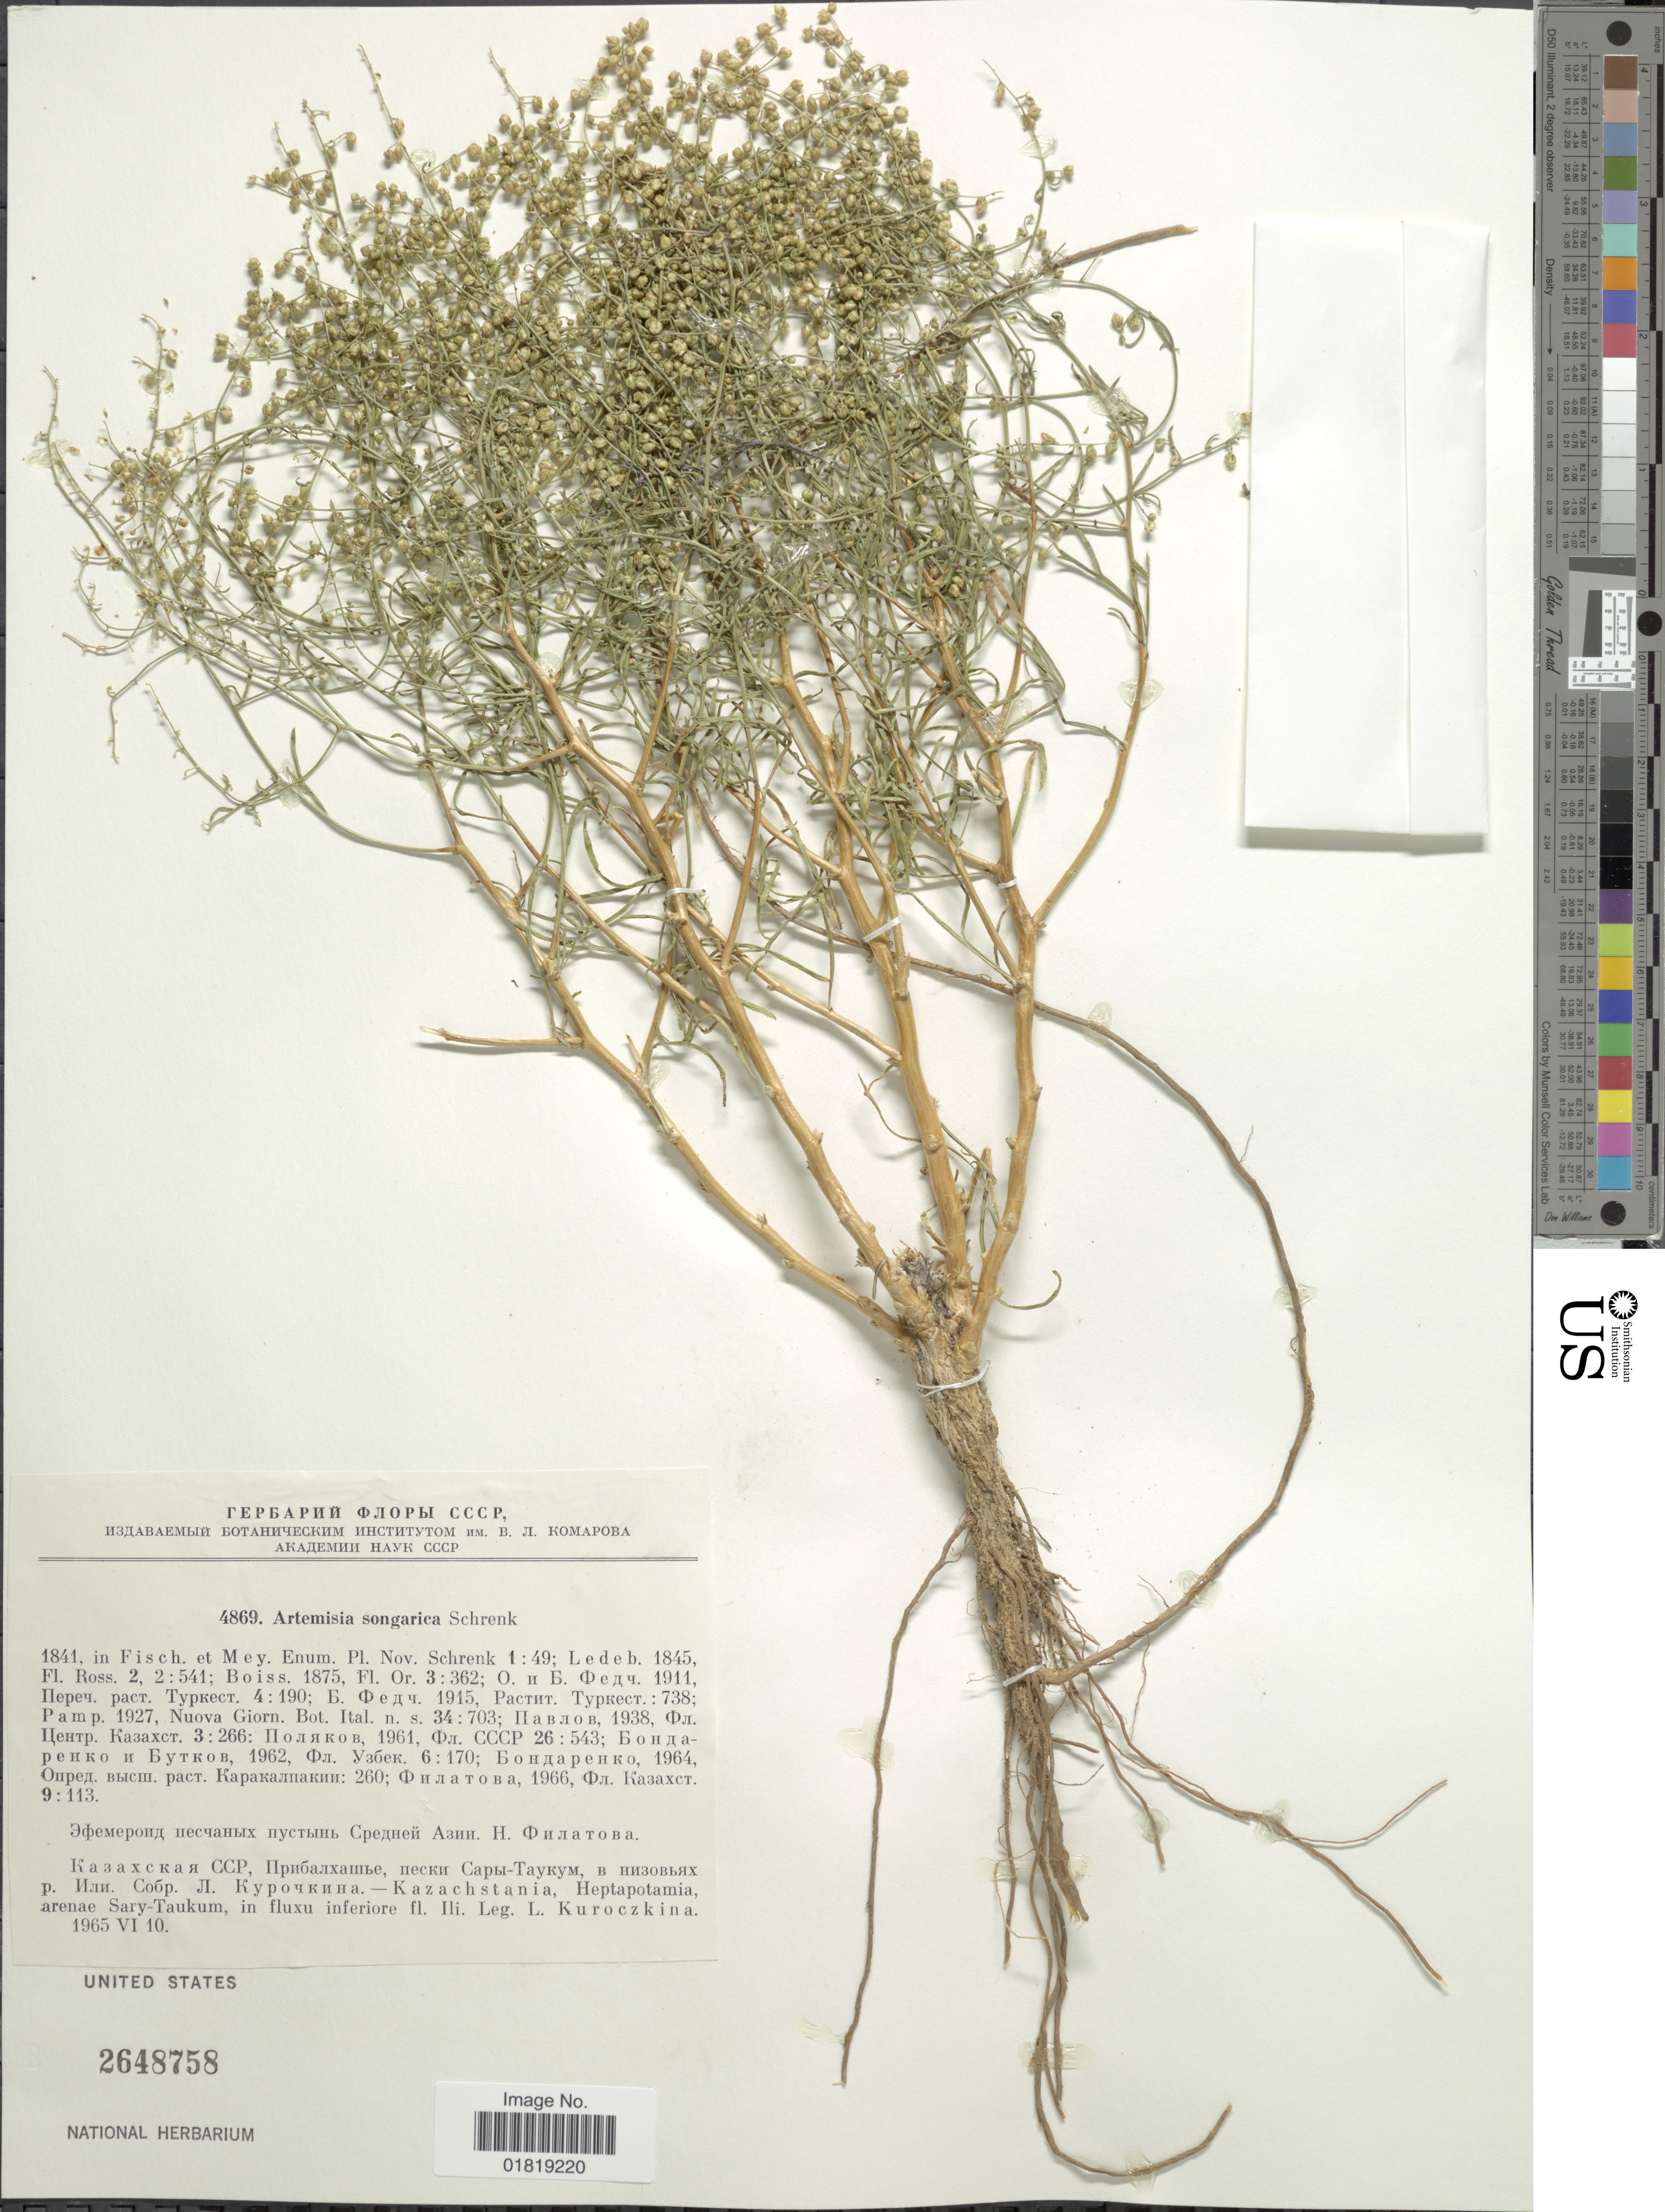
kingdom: Plantae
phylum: Tracheophyta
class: Magnoliopsida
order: Asterales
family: Asteraceae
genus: Artemisia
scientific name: Artemisia songarica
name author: Schrenk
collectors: L. Kuroczkina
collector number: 4869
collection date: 1965-06-10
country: Kazakhstan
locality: X Kazachstania, Hepptapotamia, arenae Sary-Taukum, in fluxu inferiore fl. Ili.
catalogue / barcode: US 2648758